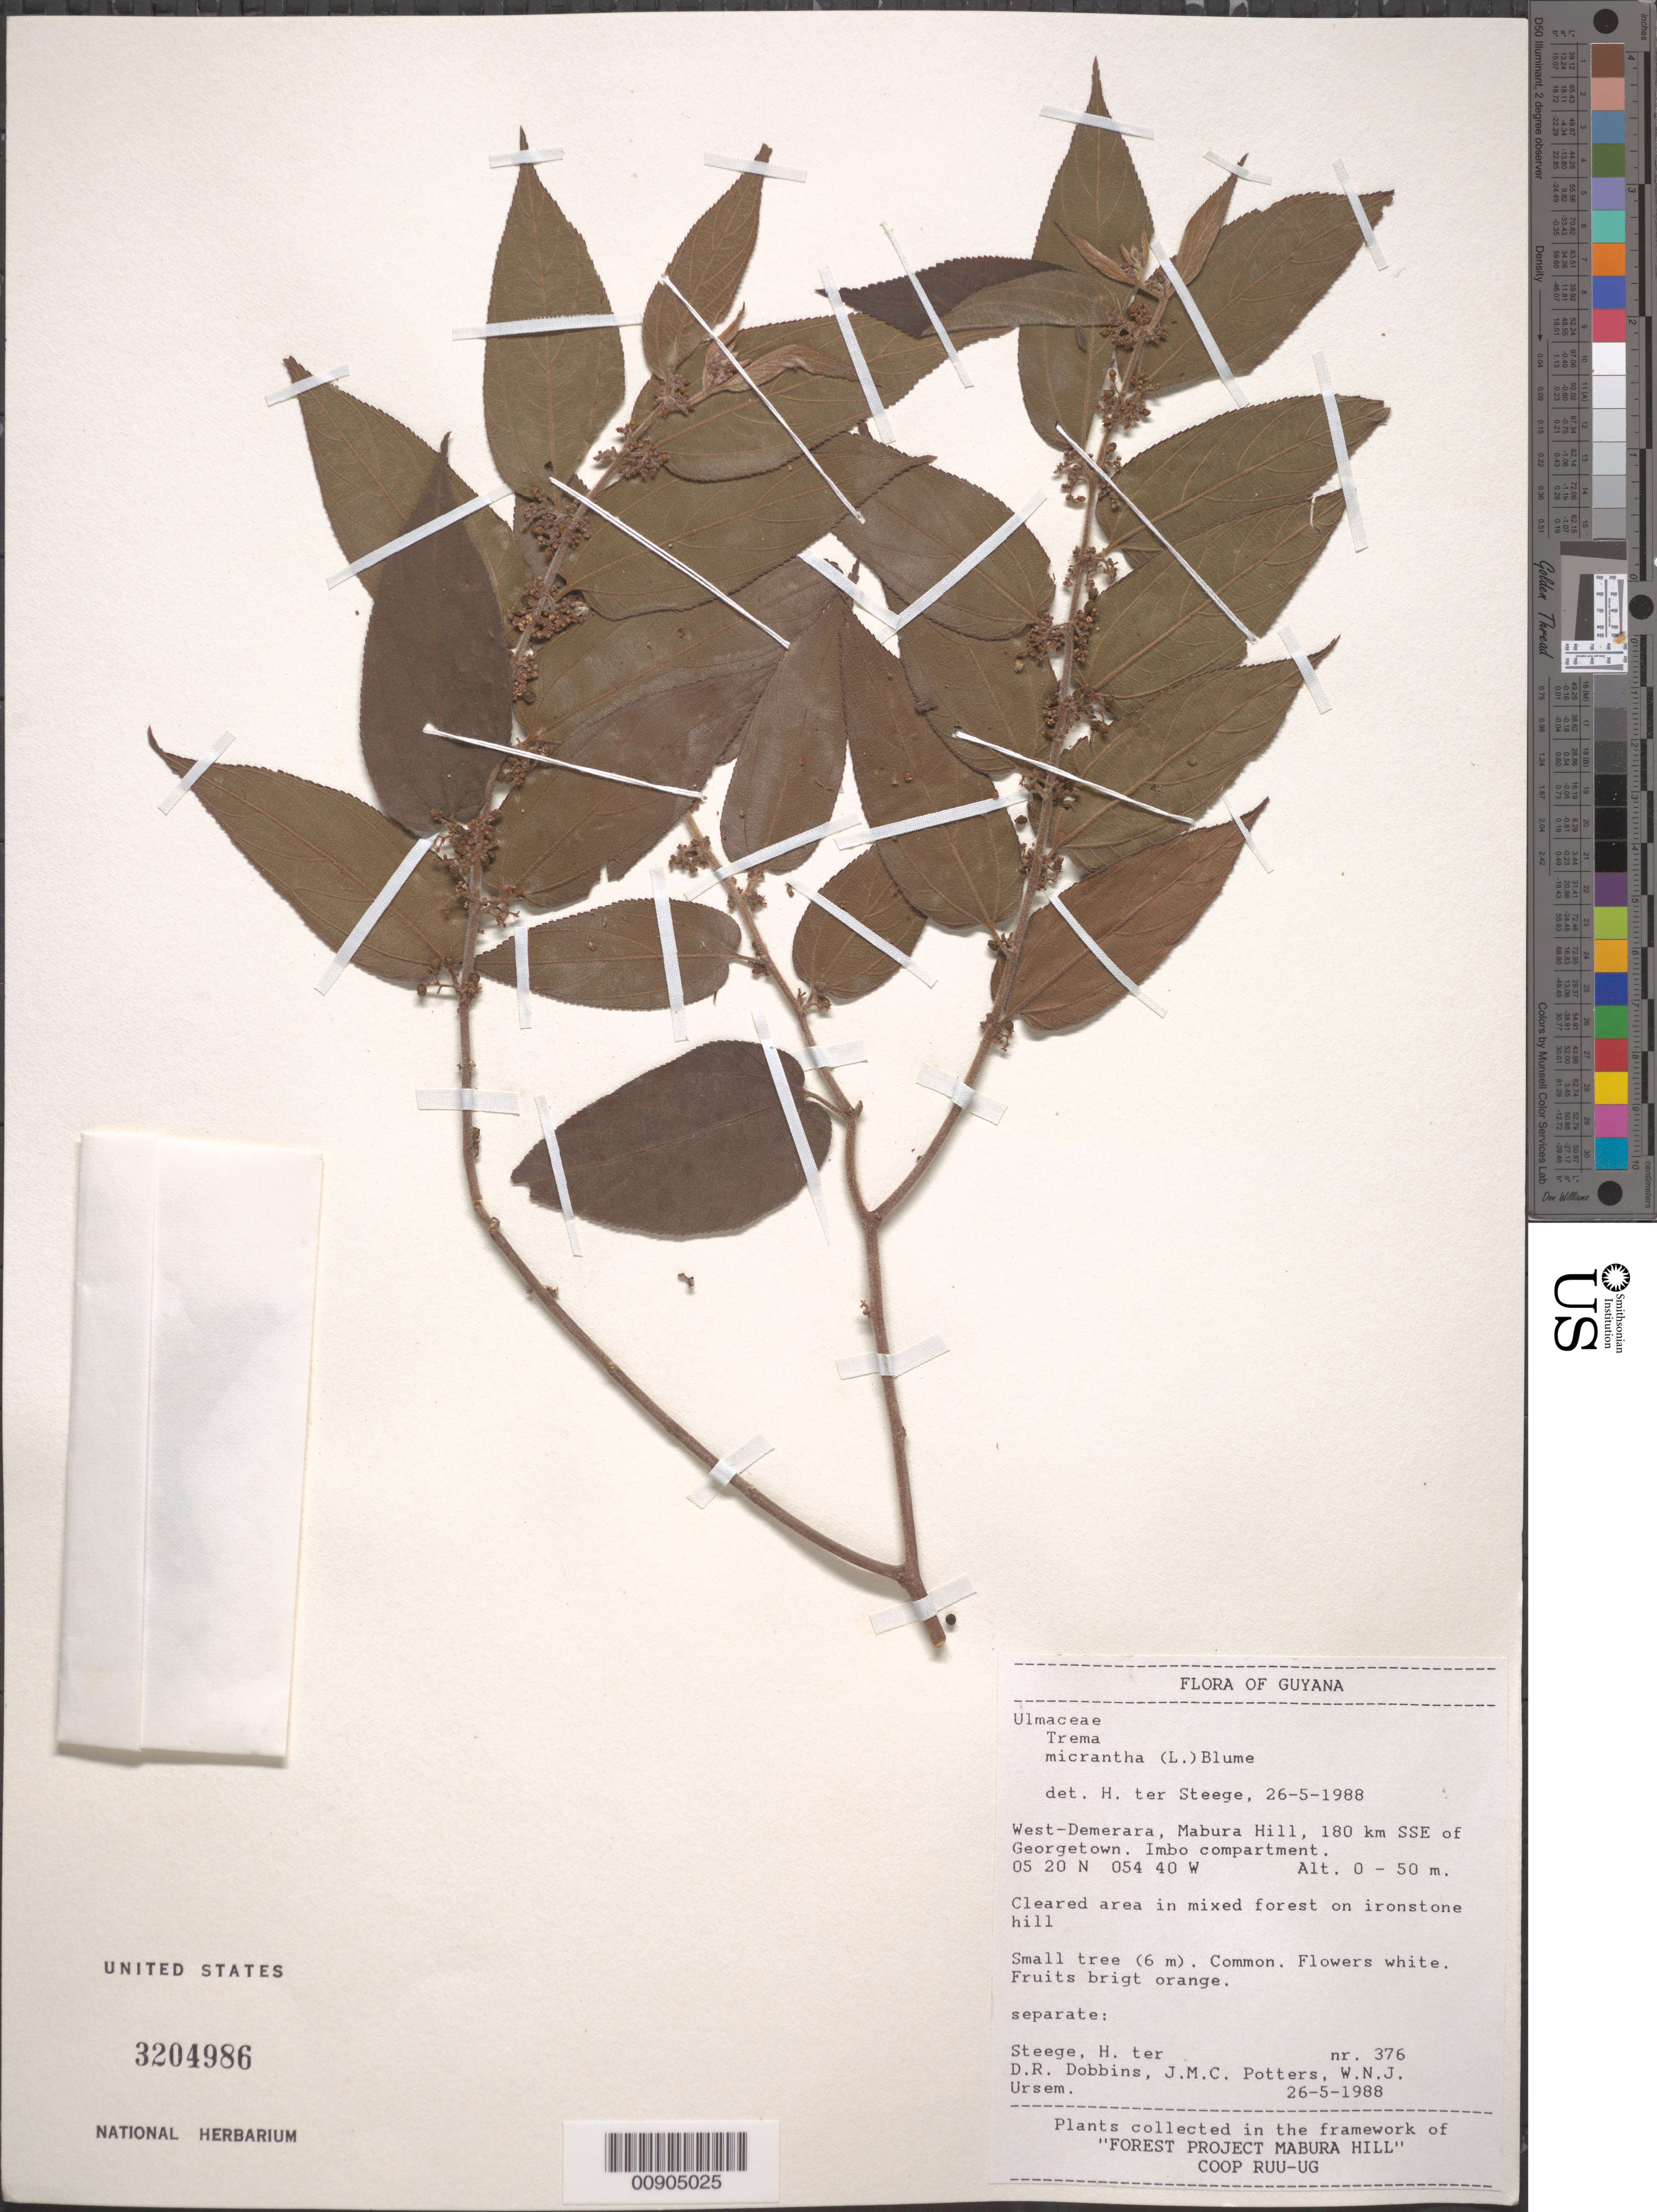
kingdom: Plantae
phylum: Tracheophyta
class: Magnoliopsida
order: Rosales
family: Cannabaceae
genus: Trema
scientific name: Trema micranthum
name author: (L.) Blume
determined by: Steege, H. ter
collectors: H. ter Steege & D. Dobbins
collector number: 376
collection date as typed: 26-May-88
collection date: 1988-05-26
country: Guyana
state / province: U. Demerara-Berbice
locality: Mabura Hill, 180 km SSE of Georgetown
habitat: Cleared area in mixed forest on ironstone hill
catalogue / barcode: US 3204986